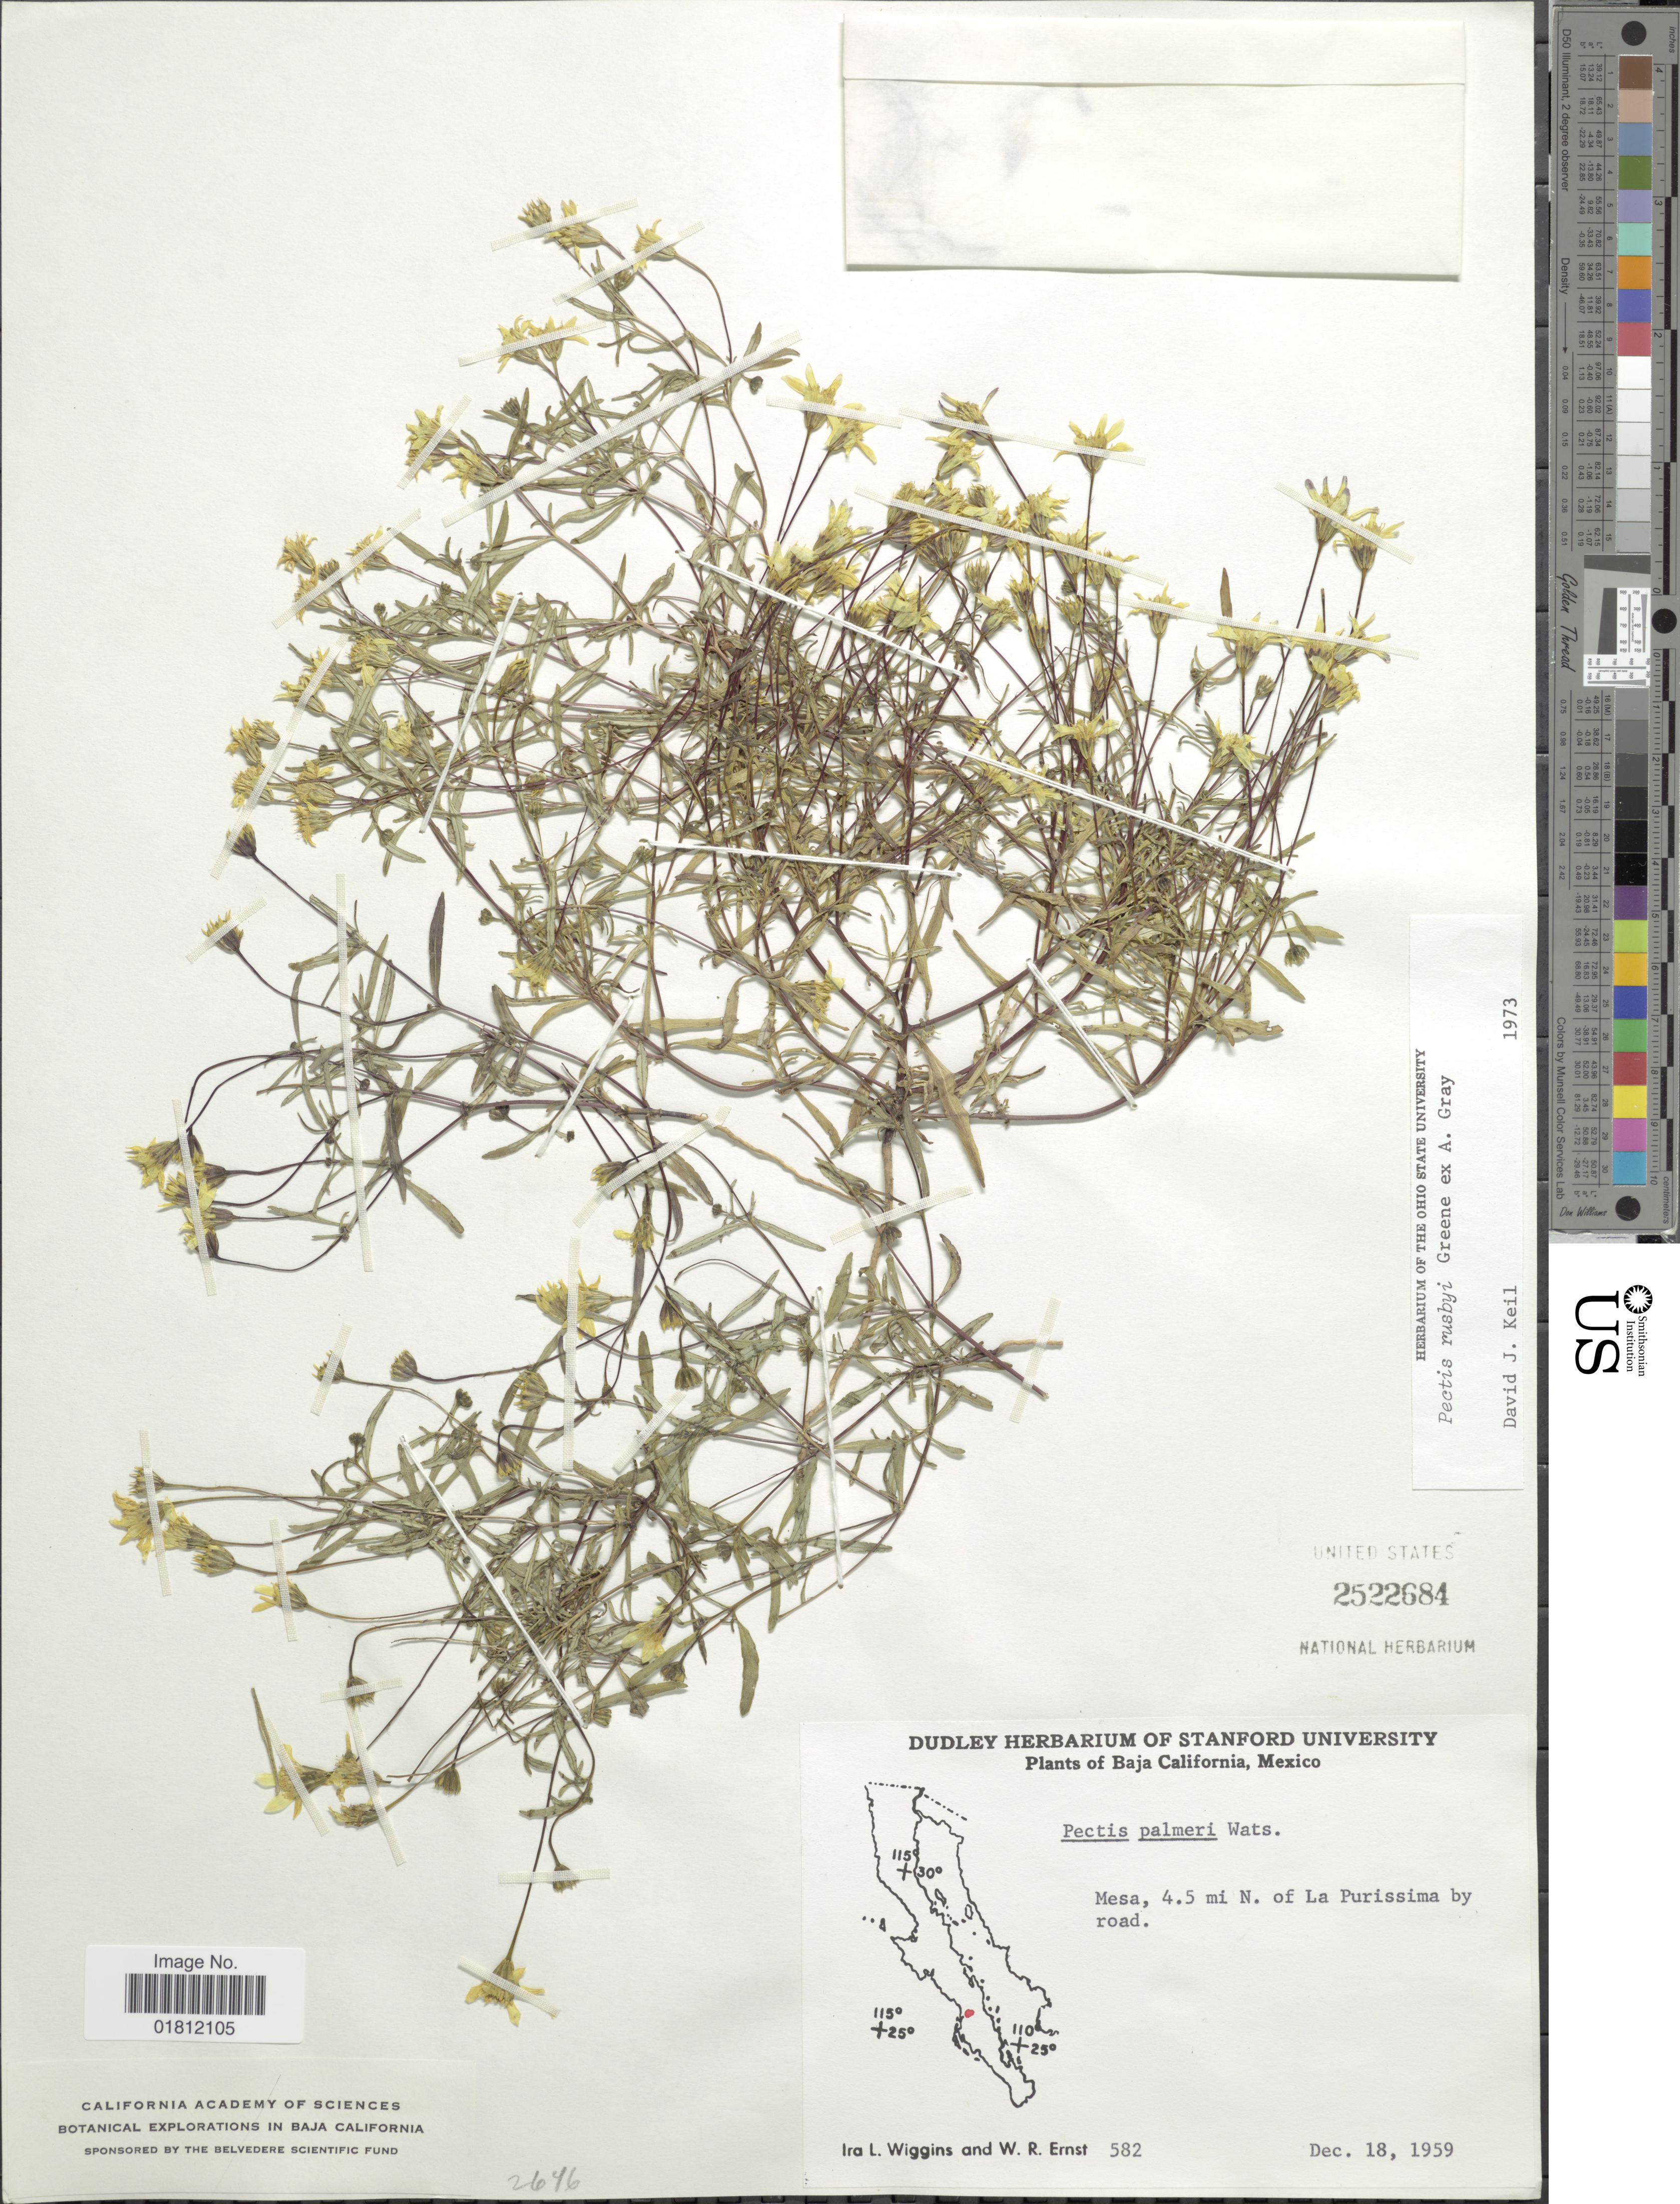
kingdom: Plantae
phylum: Tracheophyta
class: Magnoliopsida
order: Asterales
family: Asteraceae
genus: Pectis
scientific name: Pectis rusbyi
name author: Greene ex A. Gray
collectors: I. L. Wiggins & W. R. Ernst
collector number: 582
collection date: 1959-12-18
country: Mexico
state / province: Baja California Sur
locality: Baja California, Mexico. Mesa, 4.5 mi N of La Purissima by road.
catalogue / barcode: US 2522684